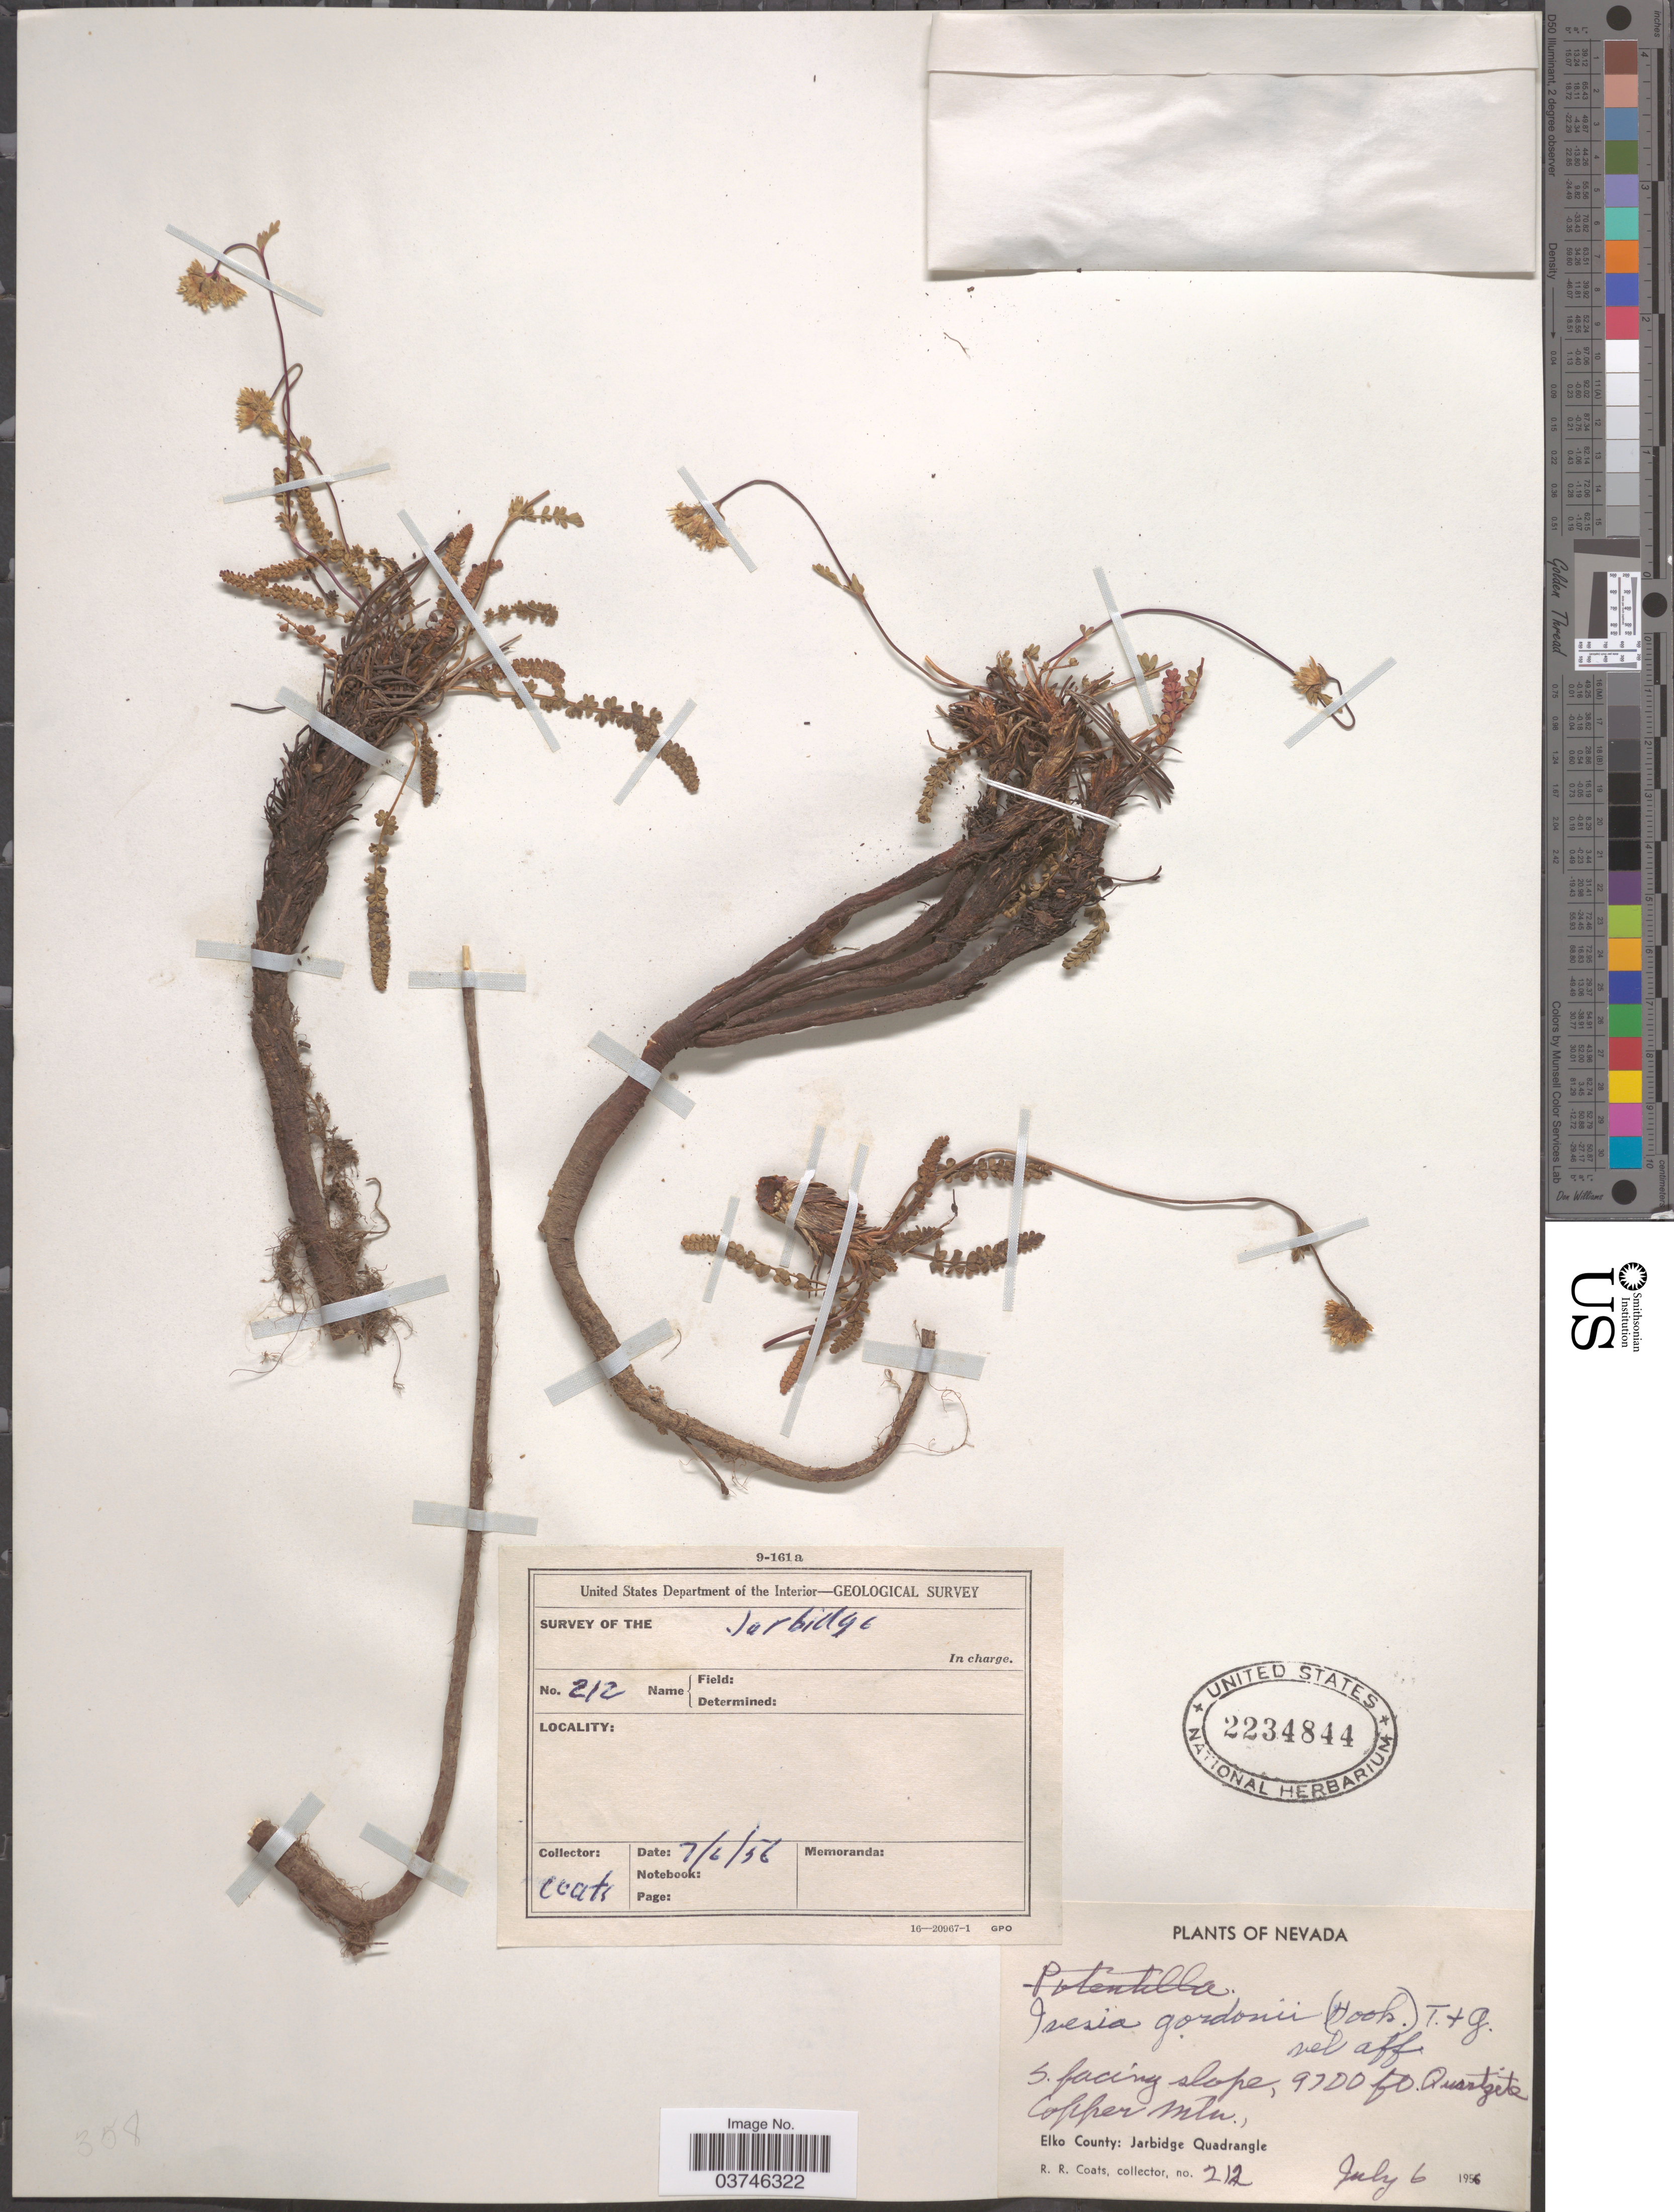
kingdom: Plantae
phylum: Tracheophyta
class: Magnoliopsida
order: Rosales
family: Rosaceae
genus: Potentilla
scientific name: Potentilla gordonii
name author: (Hook.) Greene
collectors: R. Coats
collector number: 212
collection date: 1956-07-06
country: United States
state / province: Nevada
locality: S.facing slope, Quartzite Copper Mtn. Elko County: Jarbidge Quadrangle.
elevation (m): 2957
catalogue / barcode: US 2234844